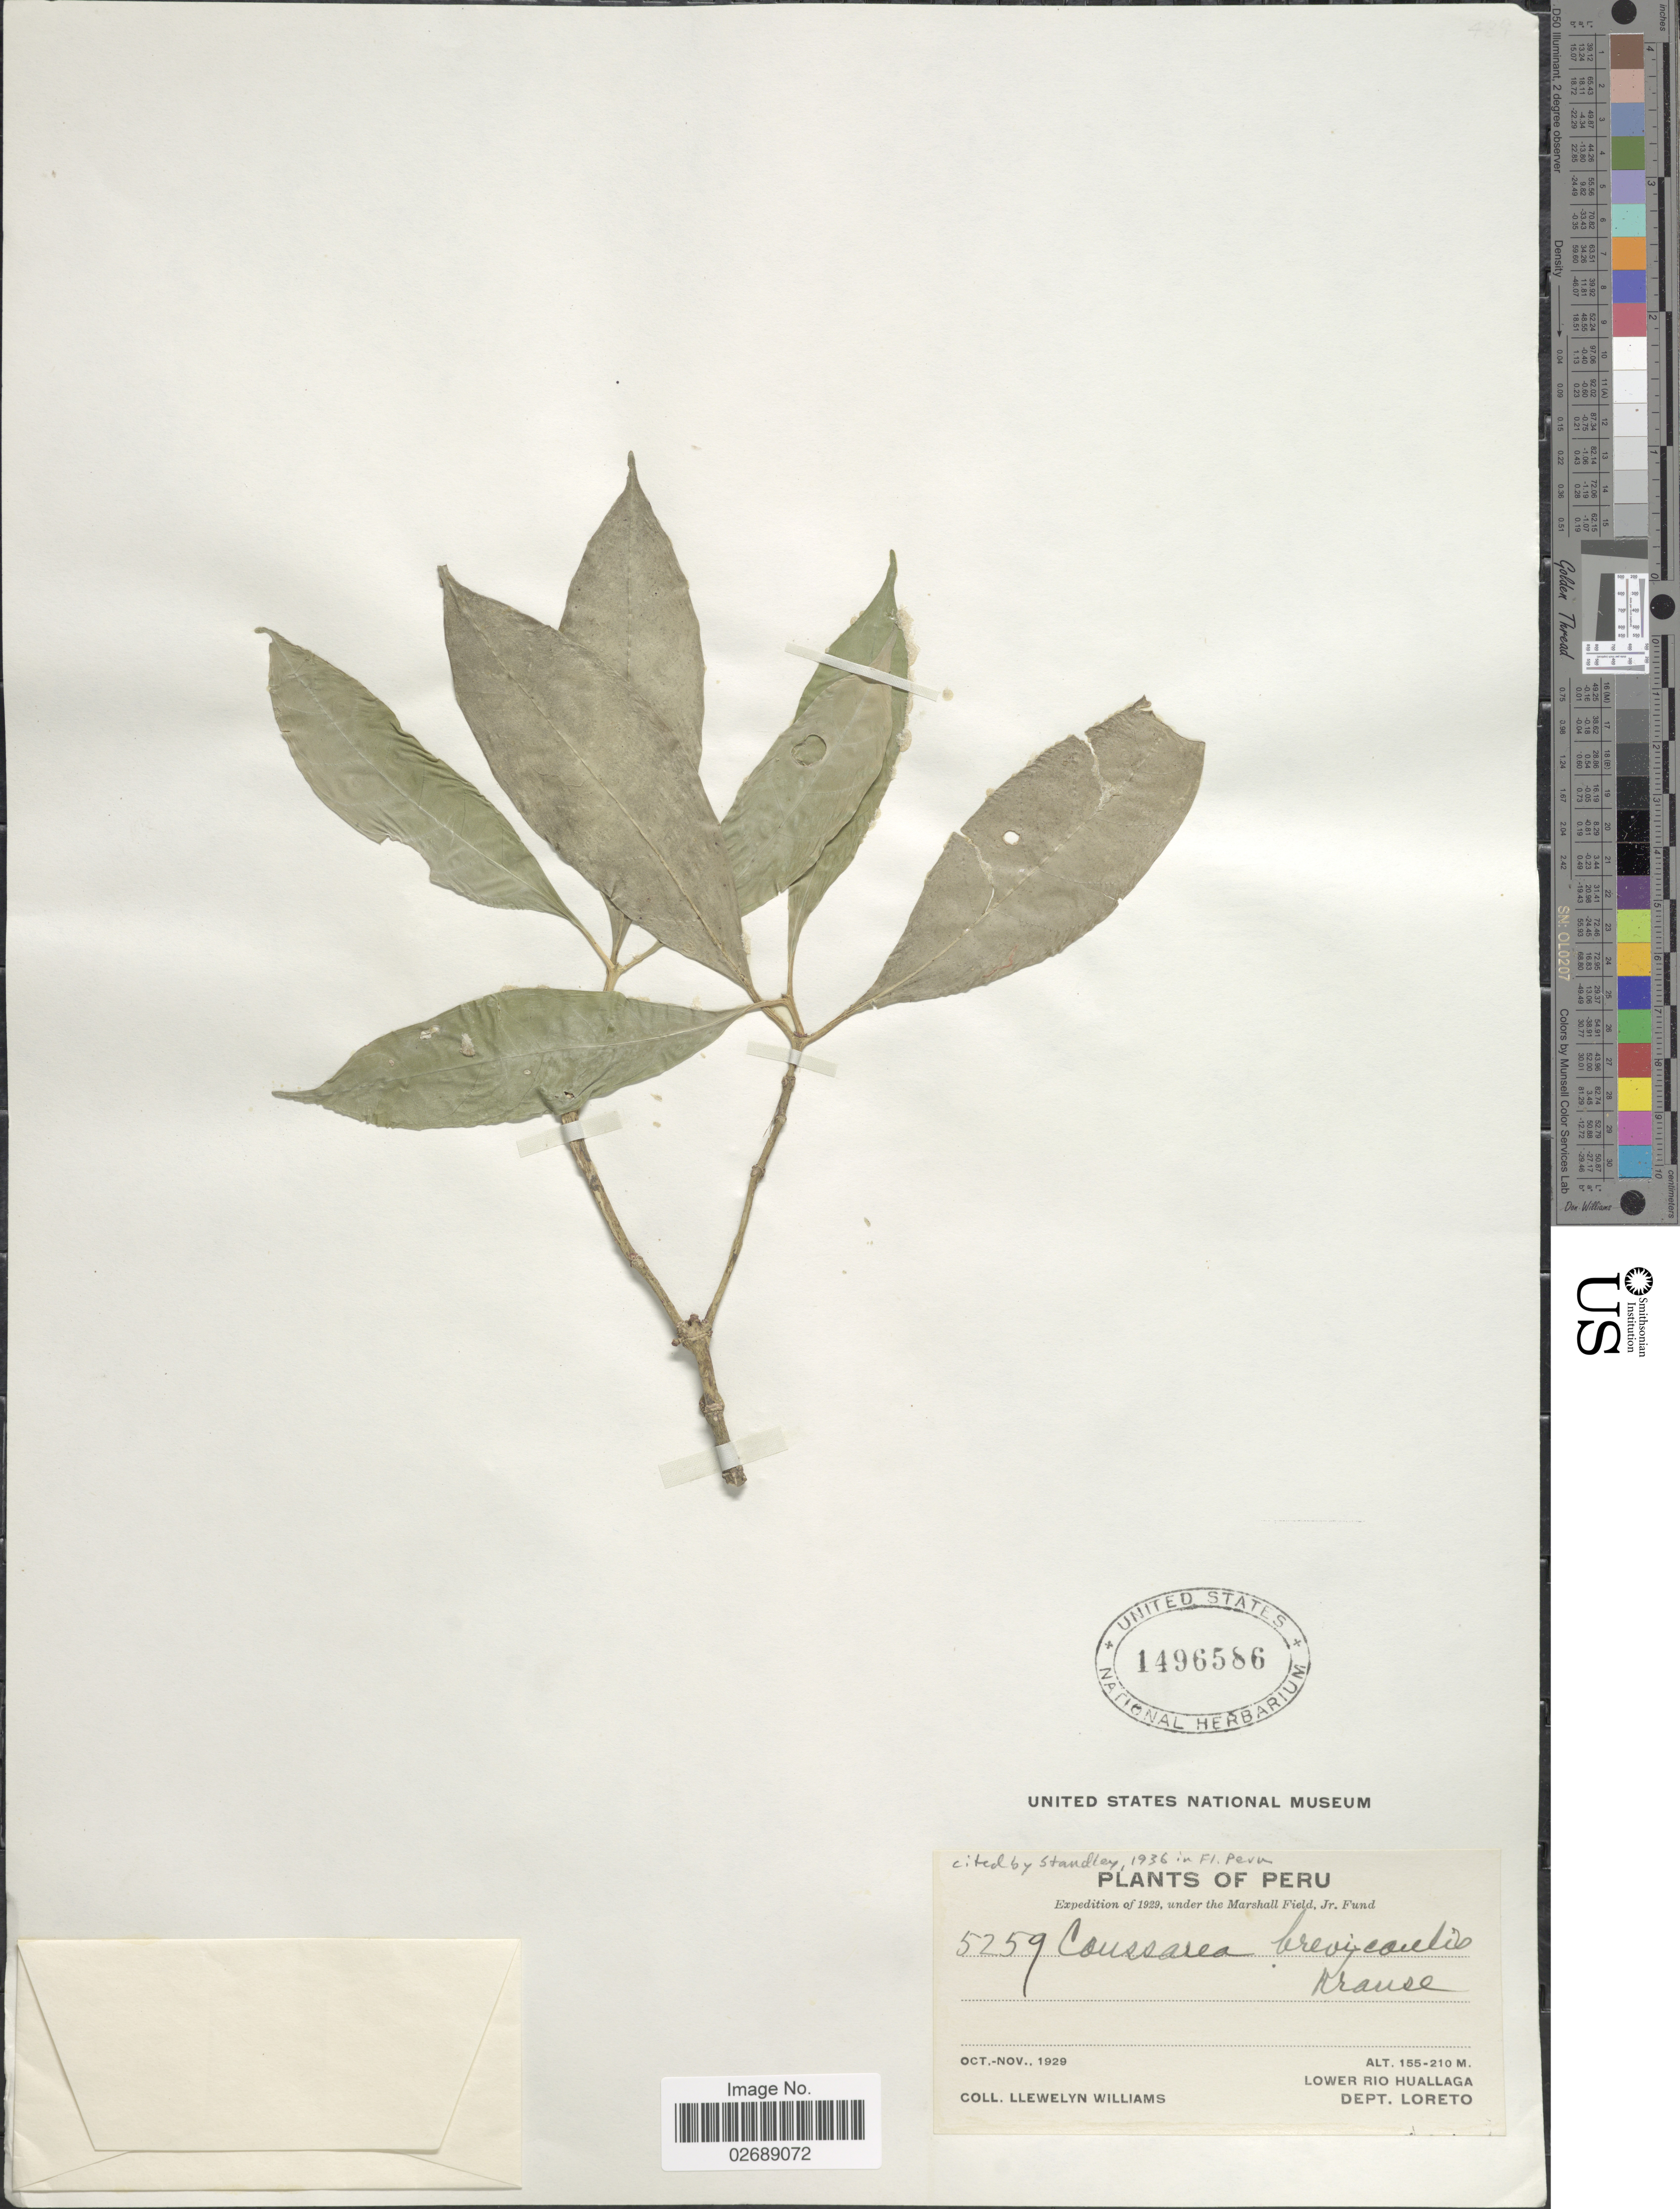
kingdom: Plantae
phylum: Tracheophyta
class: Magnoliopsida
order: Gentianales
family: Rubiaceae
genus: Coussarea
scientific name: Coussarea brevicaulis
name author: K. Krause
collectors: Ll. Williams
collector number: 5259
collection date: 1929-10/1929-11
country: Peru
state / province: Loreto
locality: Lower Rio Hullaga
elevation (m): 155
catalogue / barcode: US 1496586